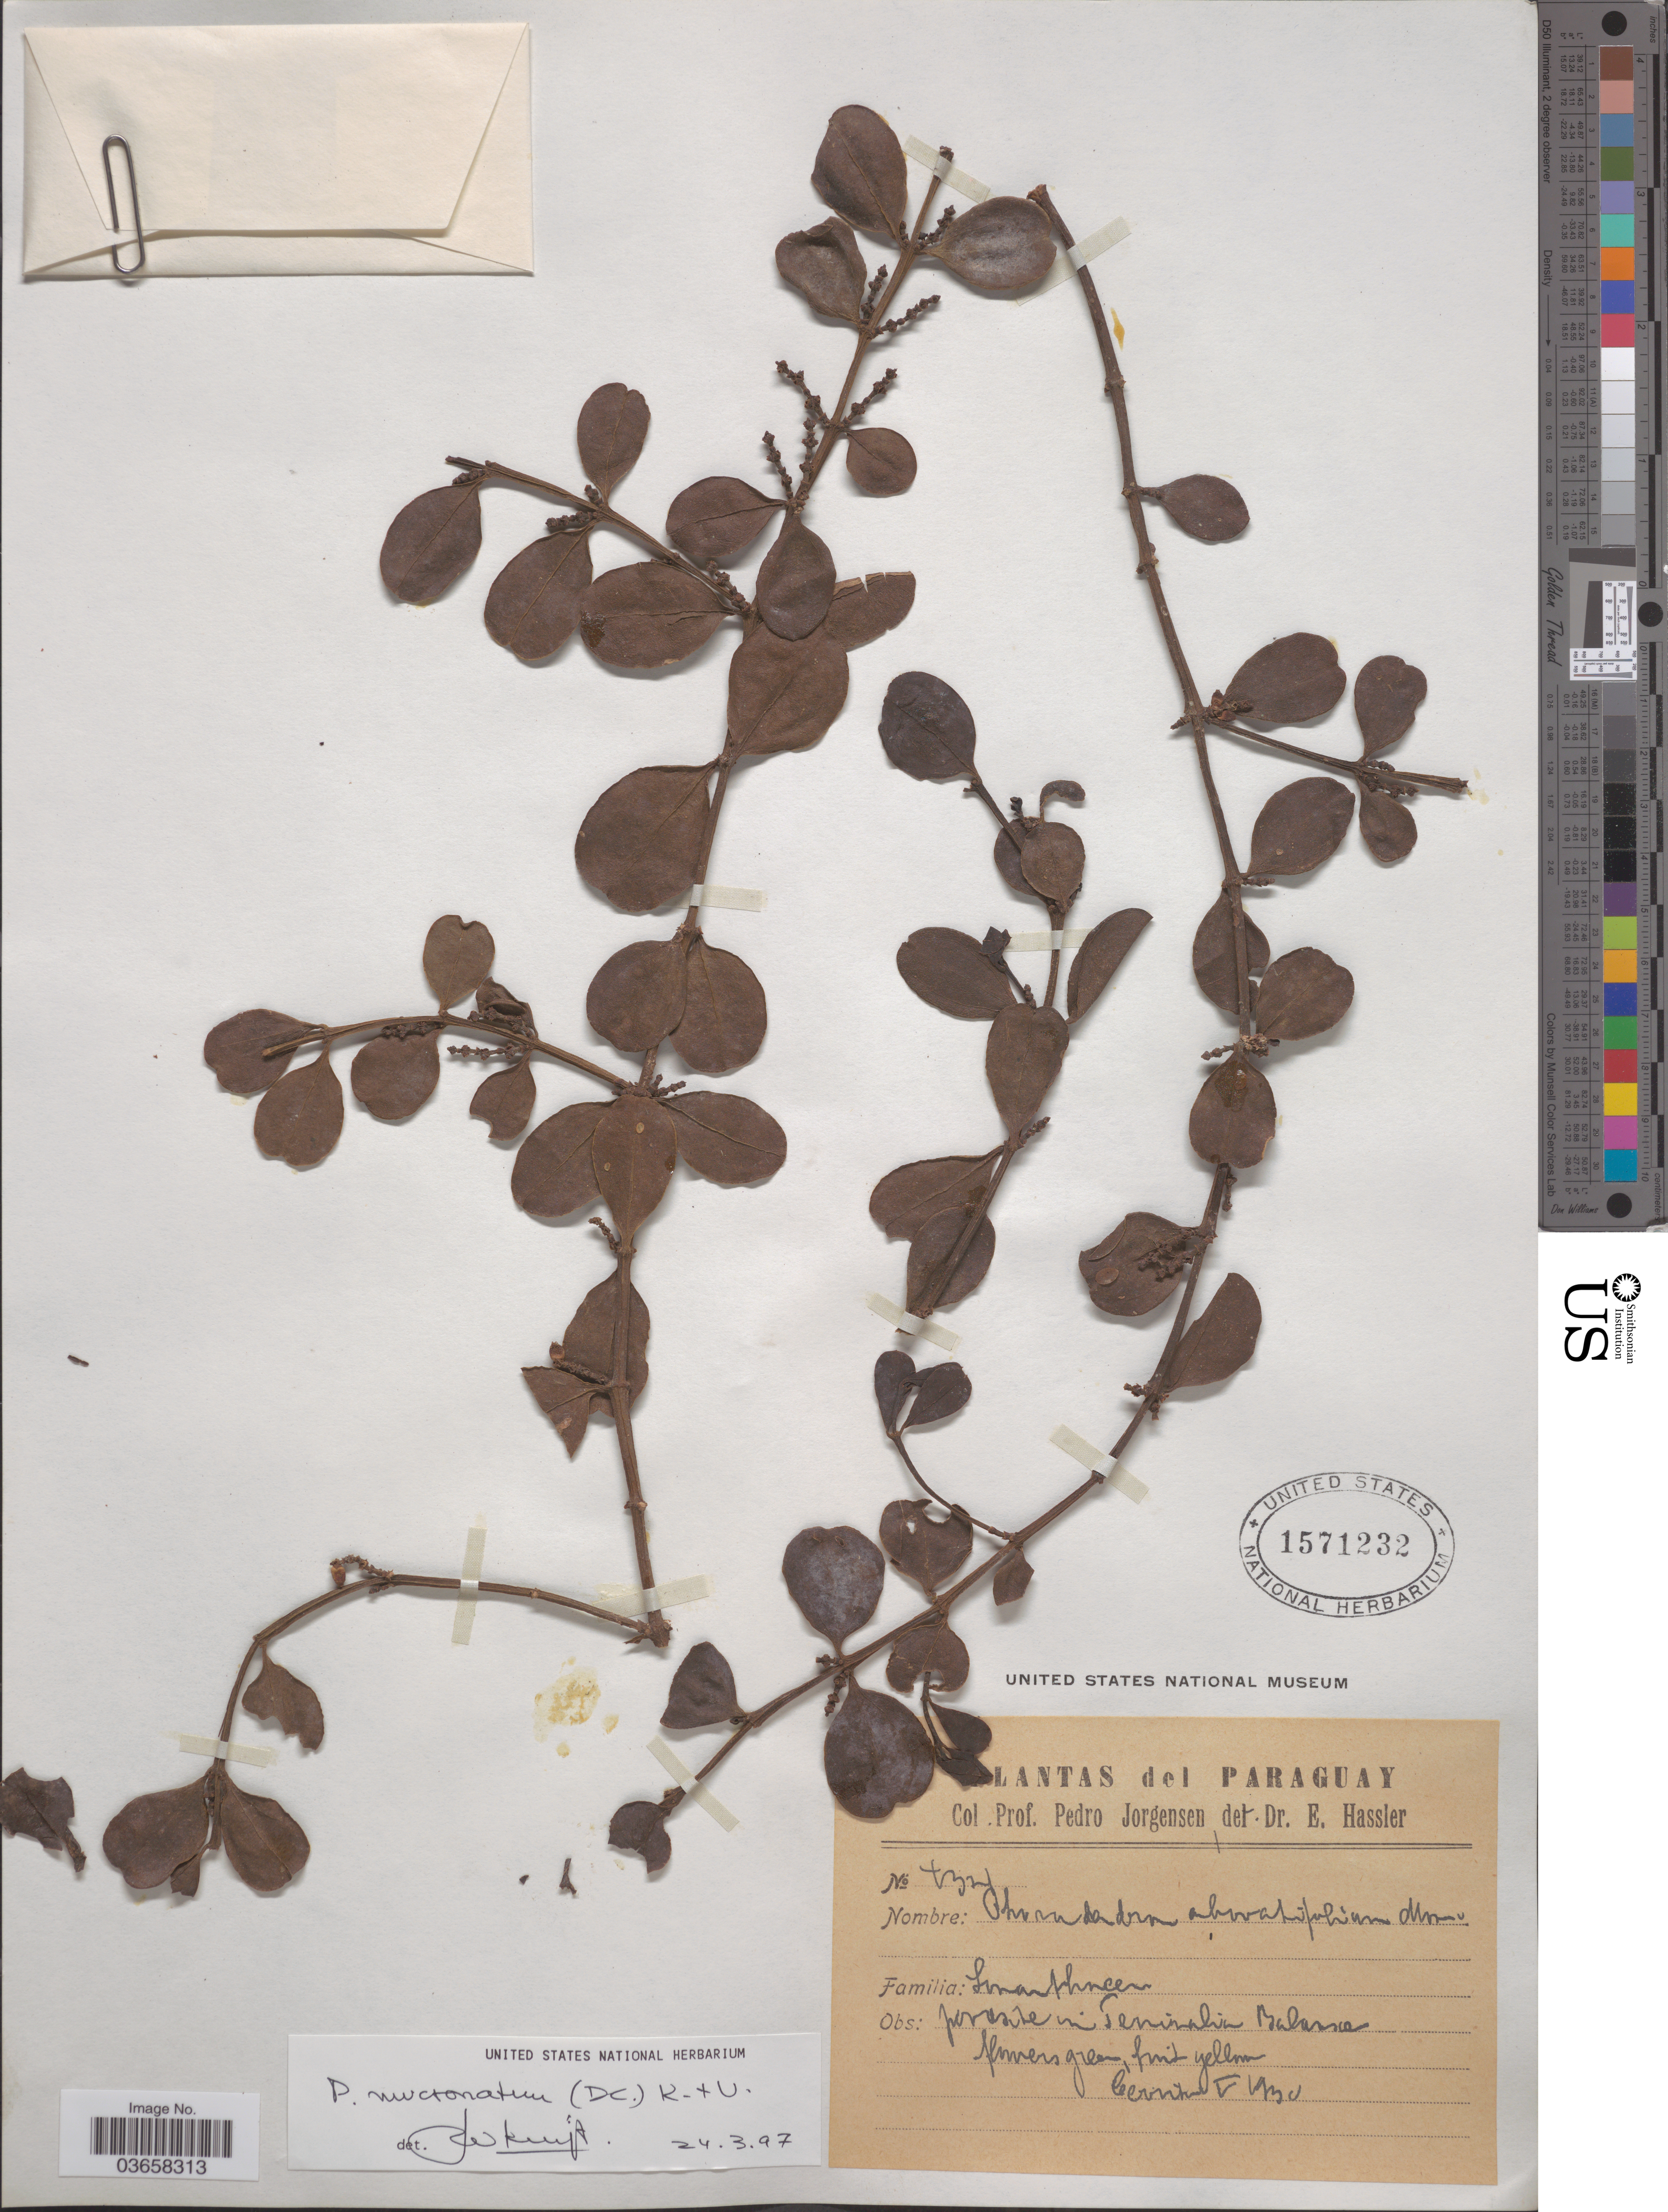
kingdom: Plantae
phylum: Tracheophyta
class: Magnoliopsida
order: Santalales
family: Viscaceae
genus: Phoradendron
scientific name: Phoradendron mucronatum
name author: (DC.) Krug & Urb.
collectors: P. Jörgensen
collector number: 4321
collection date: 1930-05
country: Paraguay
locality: Parasite in Peninsula [interpreted] Balasco [interpreted], Cerritzo [interpreted].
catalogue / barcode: US 1571232